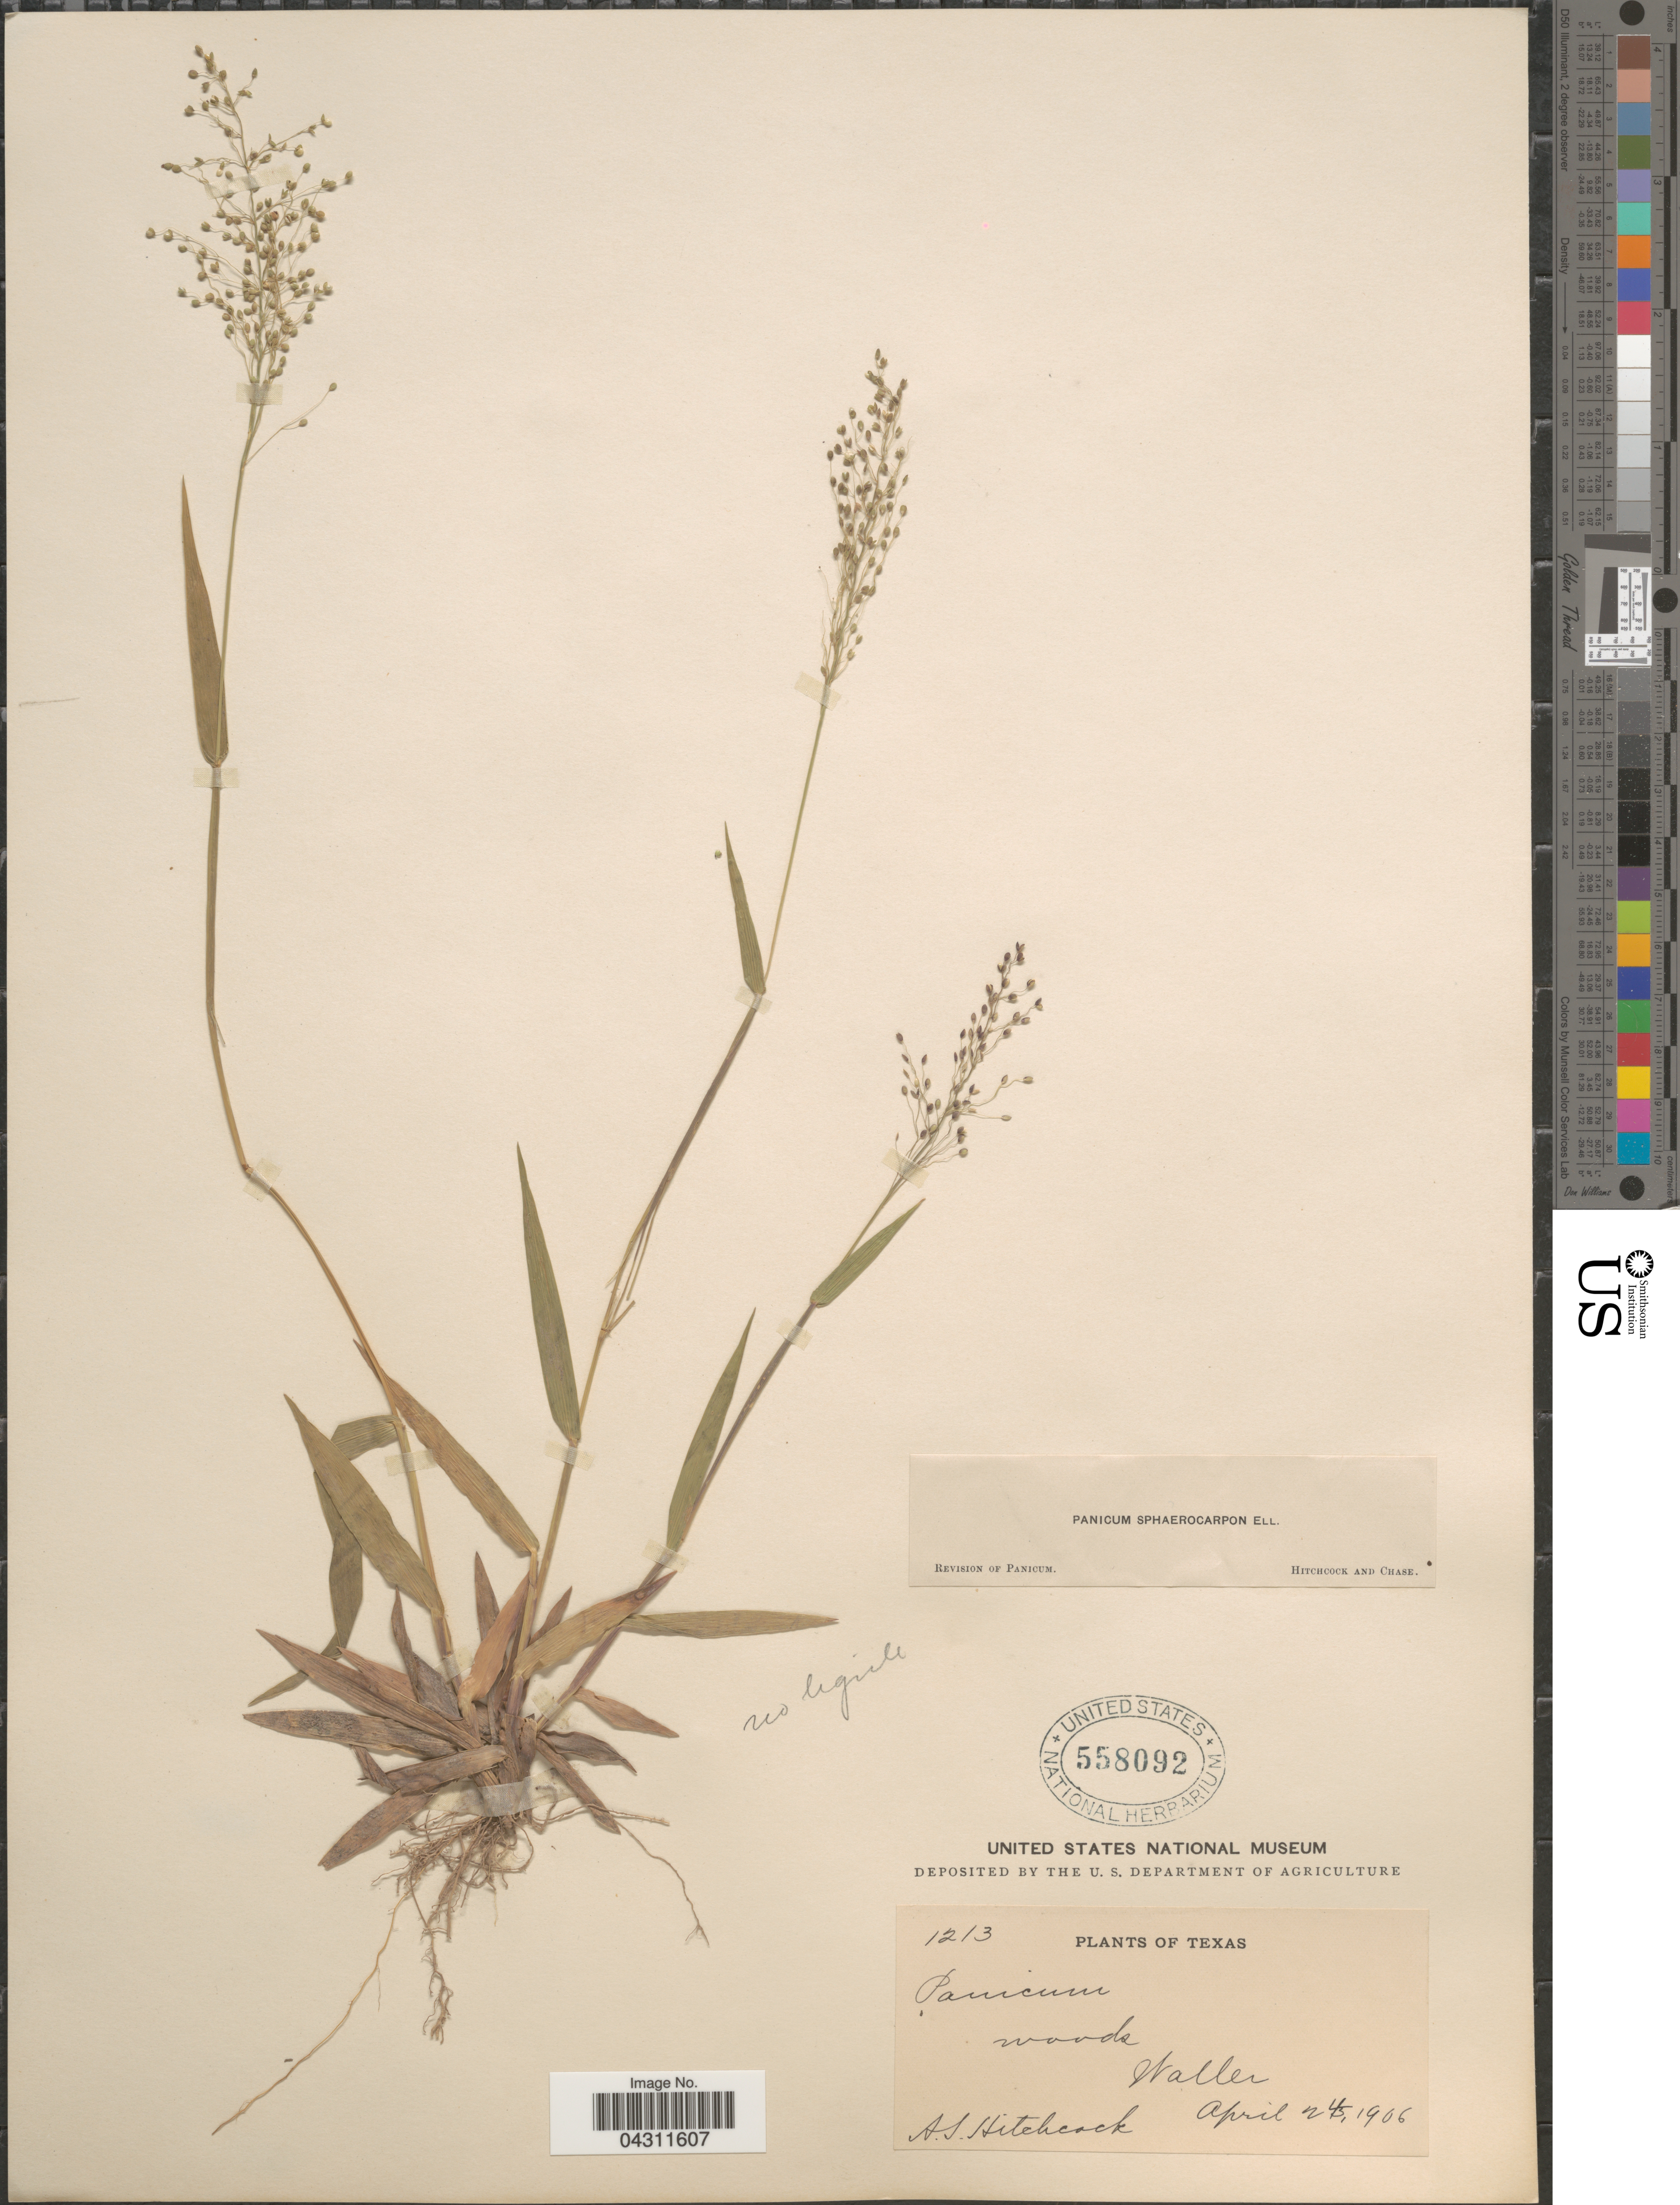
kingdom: Plantae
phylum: Tracheophyta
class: Liliopsida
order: Poales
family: Poaceae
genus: Dichanthelium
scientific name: Dichanthelium strigosum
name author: (Muhl. ex Elliott) Freckmann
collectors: A. S. Hitchcock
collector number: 1213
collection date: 1906-04-24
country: United States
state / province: Texas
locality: Woods Waller.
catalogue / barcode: US 558092